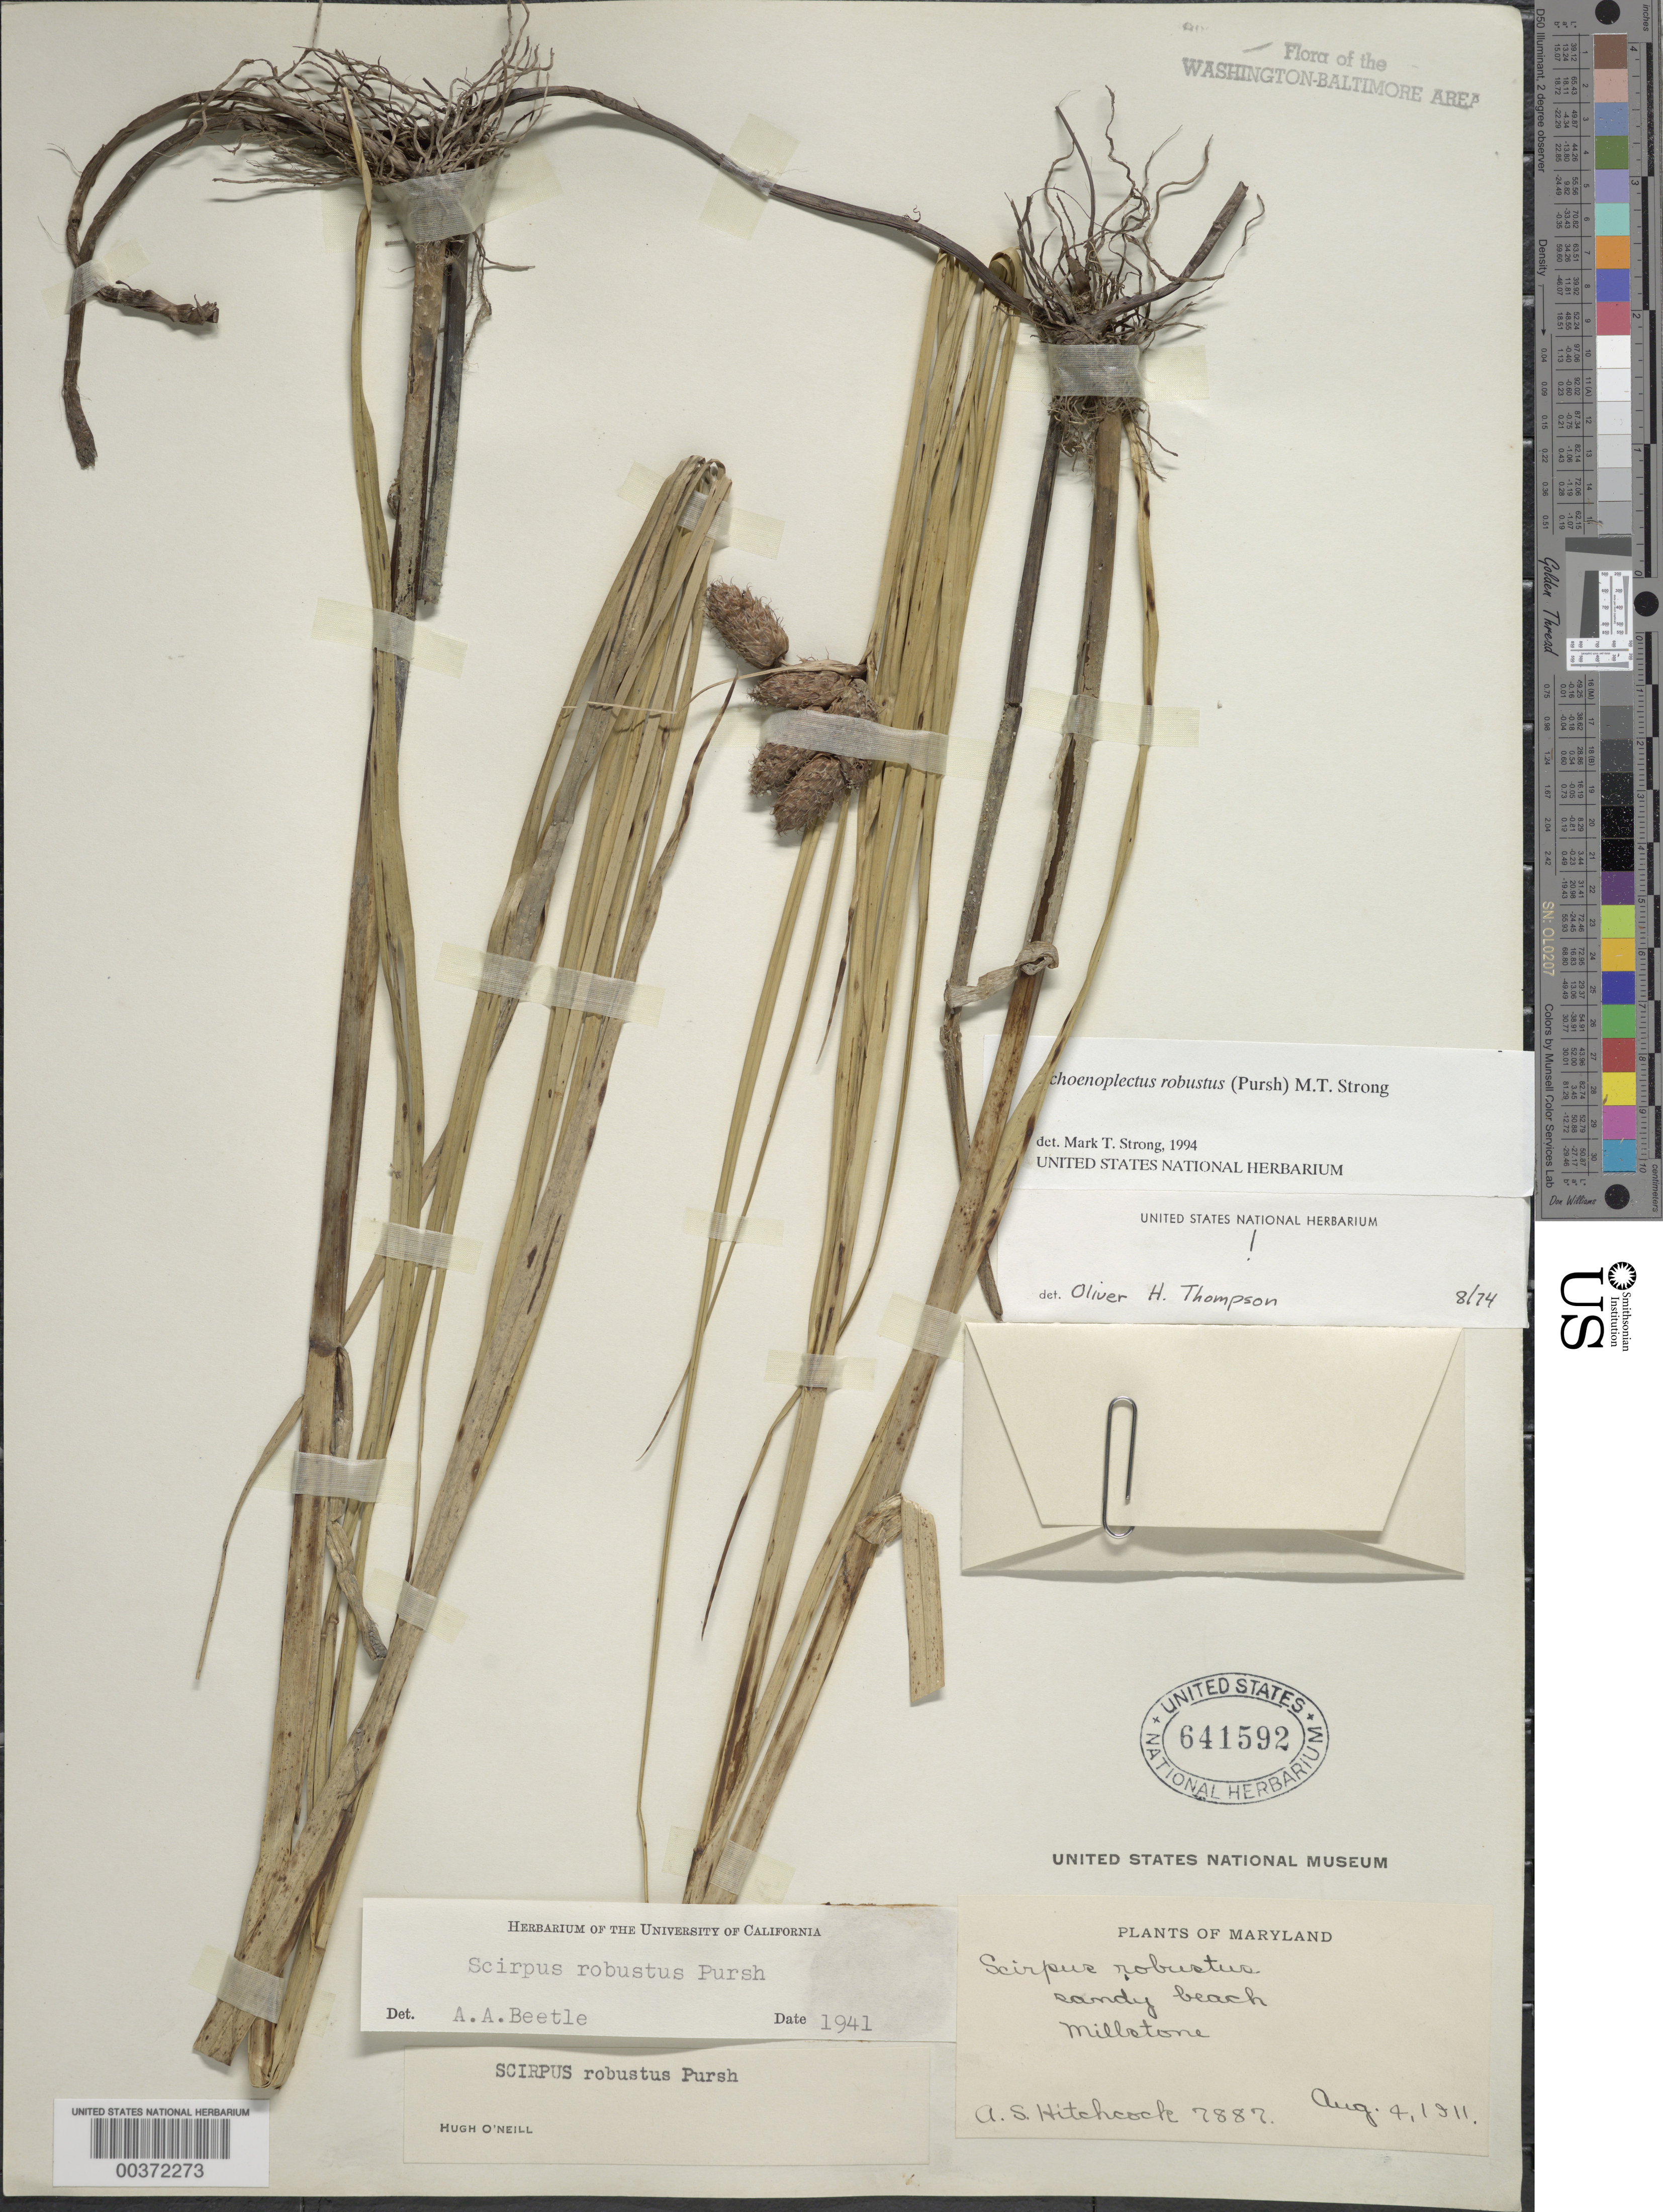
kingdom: Plantae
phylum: Tracheophyta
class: Liliopsida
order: Poales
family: Cyperaceae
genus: Bolboschoenus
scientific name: Bolboschoenus robustus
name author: (Pursh) Soják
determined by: Strong, M. T., (US), Smithsonian Institution - National Museum of Natural History (UNITED STATES)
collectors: A. S. Hitchcock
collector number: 7887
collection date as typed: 04 Aug 1911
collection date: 1911-08-04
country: United States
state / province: Maryland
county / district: St. Mary's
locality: Millstone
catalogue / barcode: US 641592